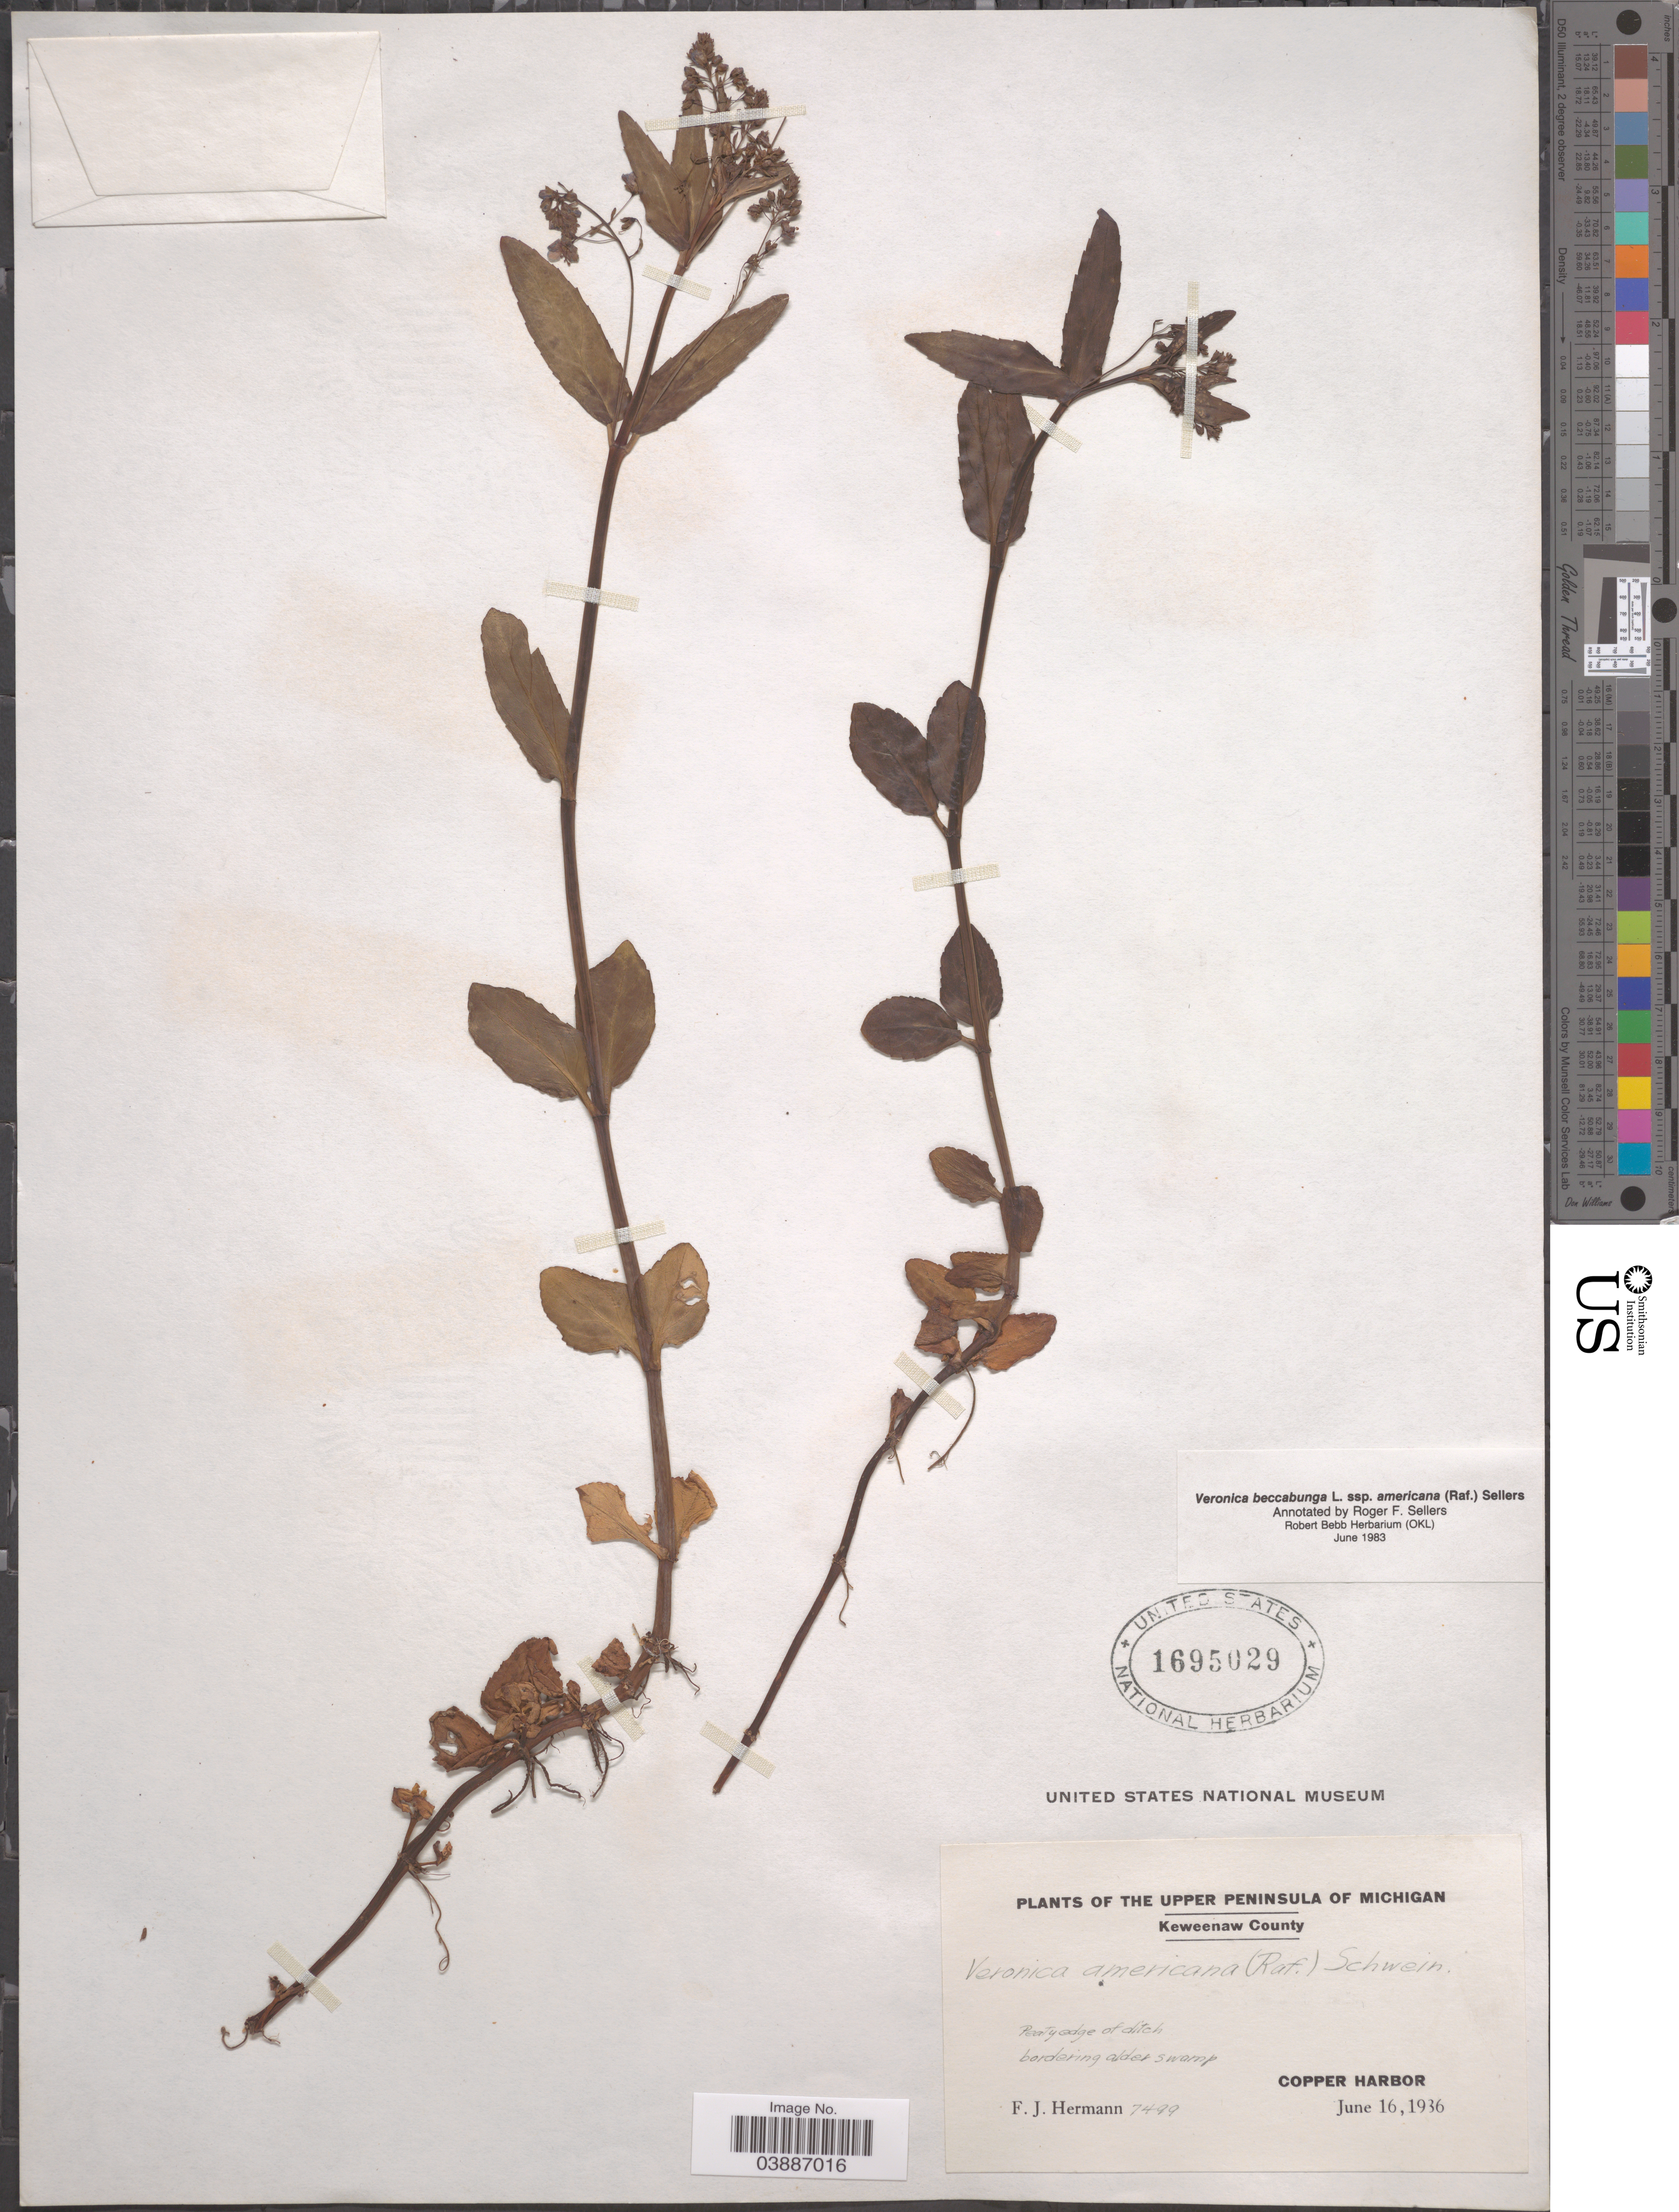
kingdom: Plantae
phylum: Tracheophyta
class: Magnoliopsida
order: Lamiales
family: Plantaginaceae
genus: Veronica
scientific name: Veronica beccabunga subsp. americana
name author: Raf.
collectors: F. J. Hermann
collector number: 7499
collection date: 1936-06-16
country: United States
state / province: Michigan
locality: The Upper Peninsula of Michigan, Keweenaw County. Copper Harbor.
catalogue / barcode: US 1695029